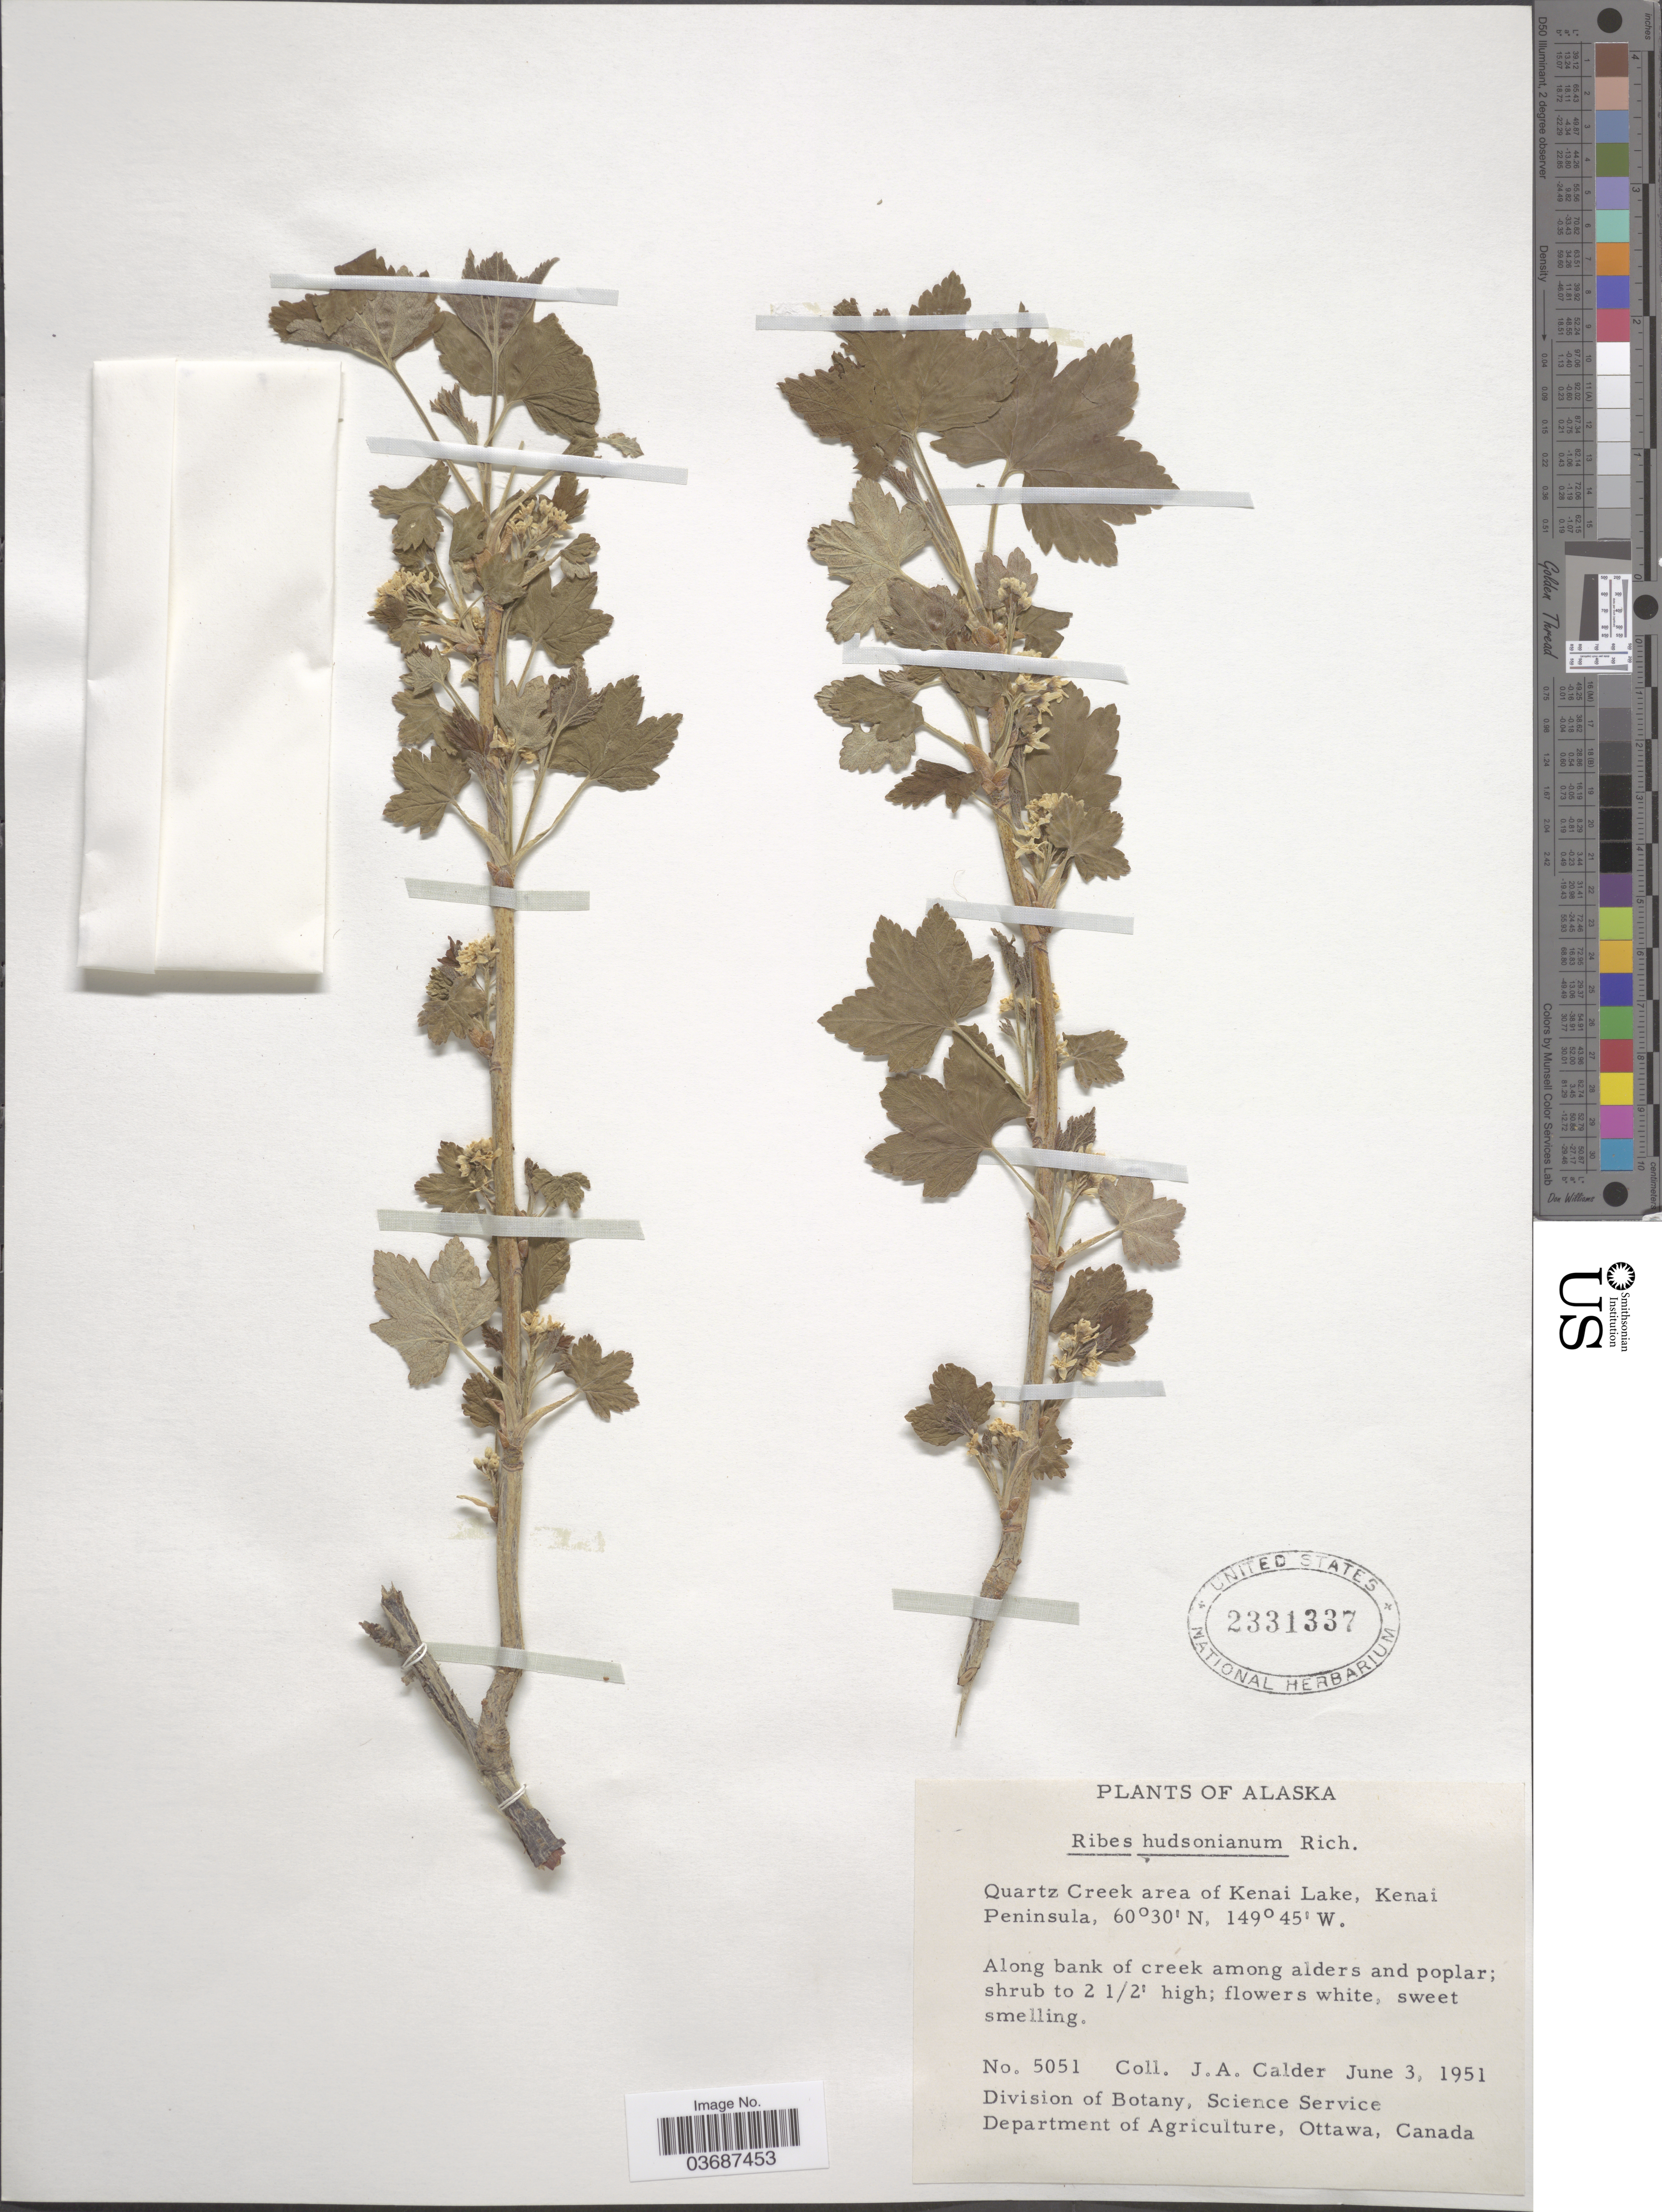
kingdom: Plantae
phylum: Tracheophyta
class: Magnoliopsida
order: Saxifragales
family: Grossulariaceae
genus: Ribes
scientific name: Ribes hudsonianum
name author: Richardson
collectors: J. A. Calder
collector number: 5051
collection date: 1951-06-03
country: United States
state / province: Alaska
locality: Quartz Creek area of Kenai Lake, Kenai Peninsula.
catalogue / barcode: US 2331337